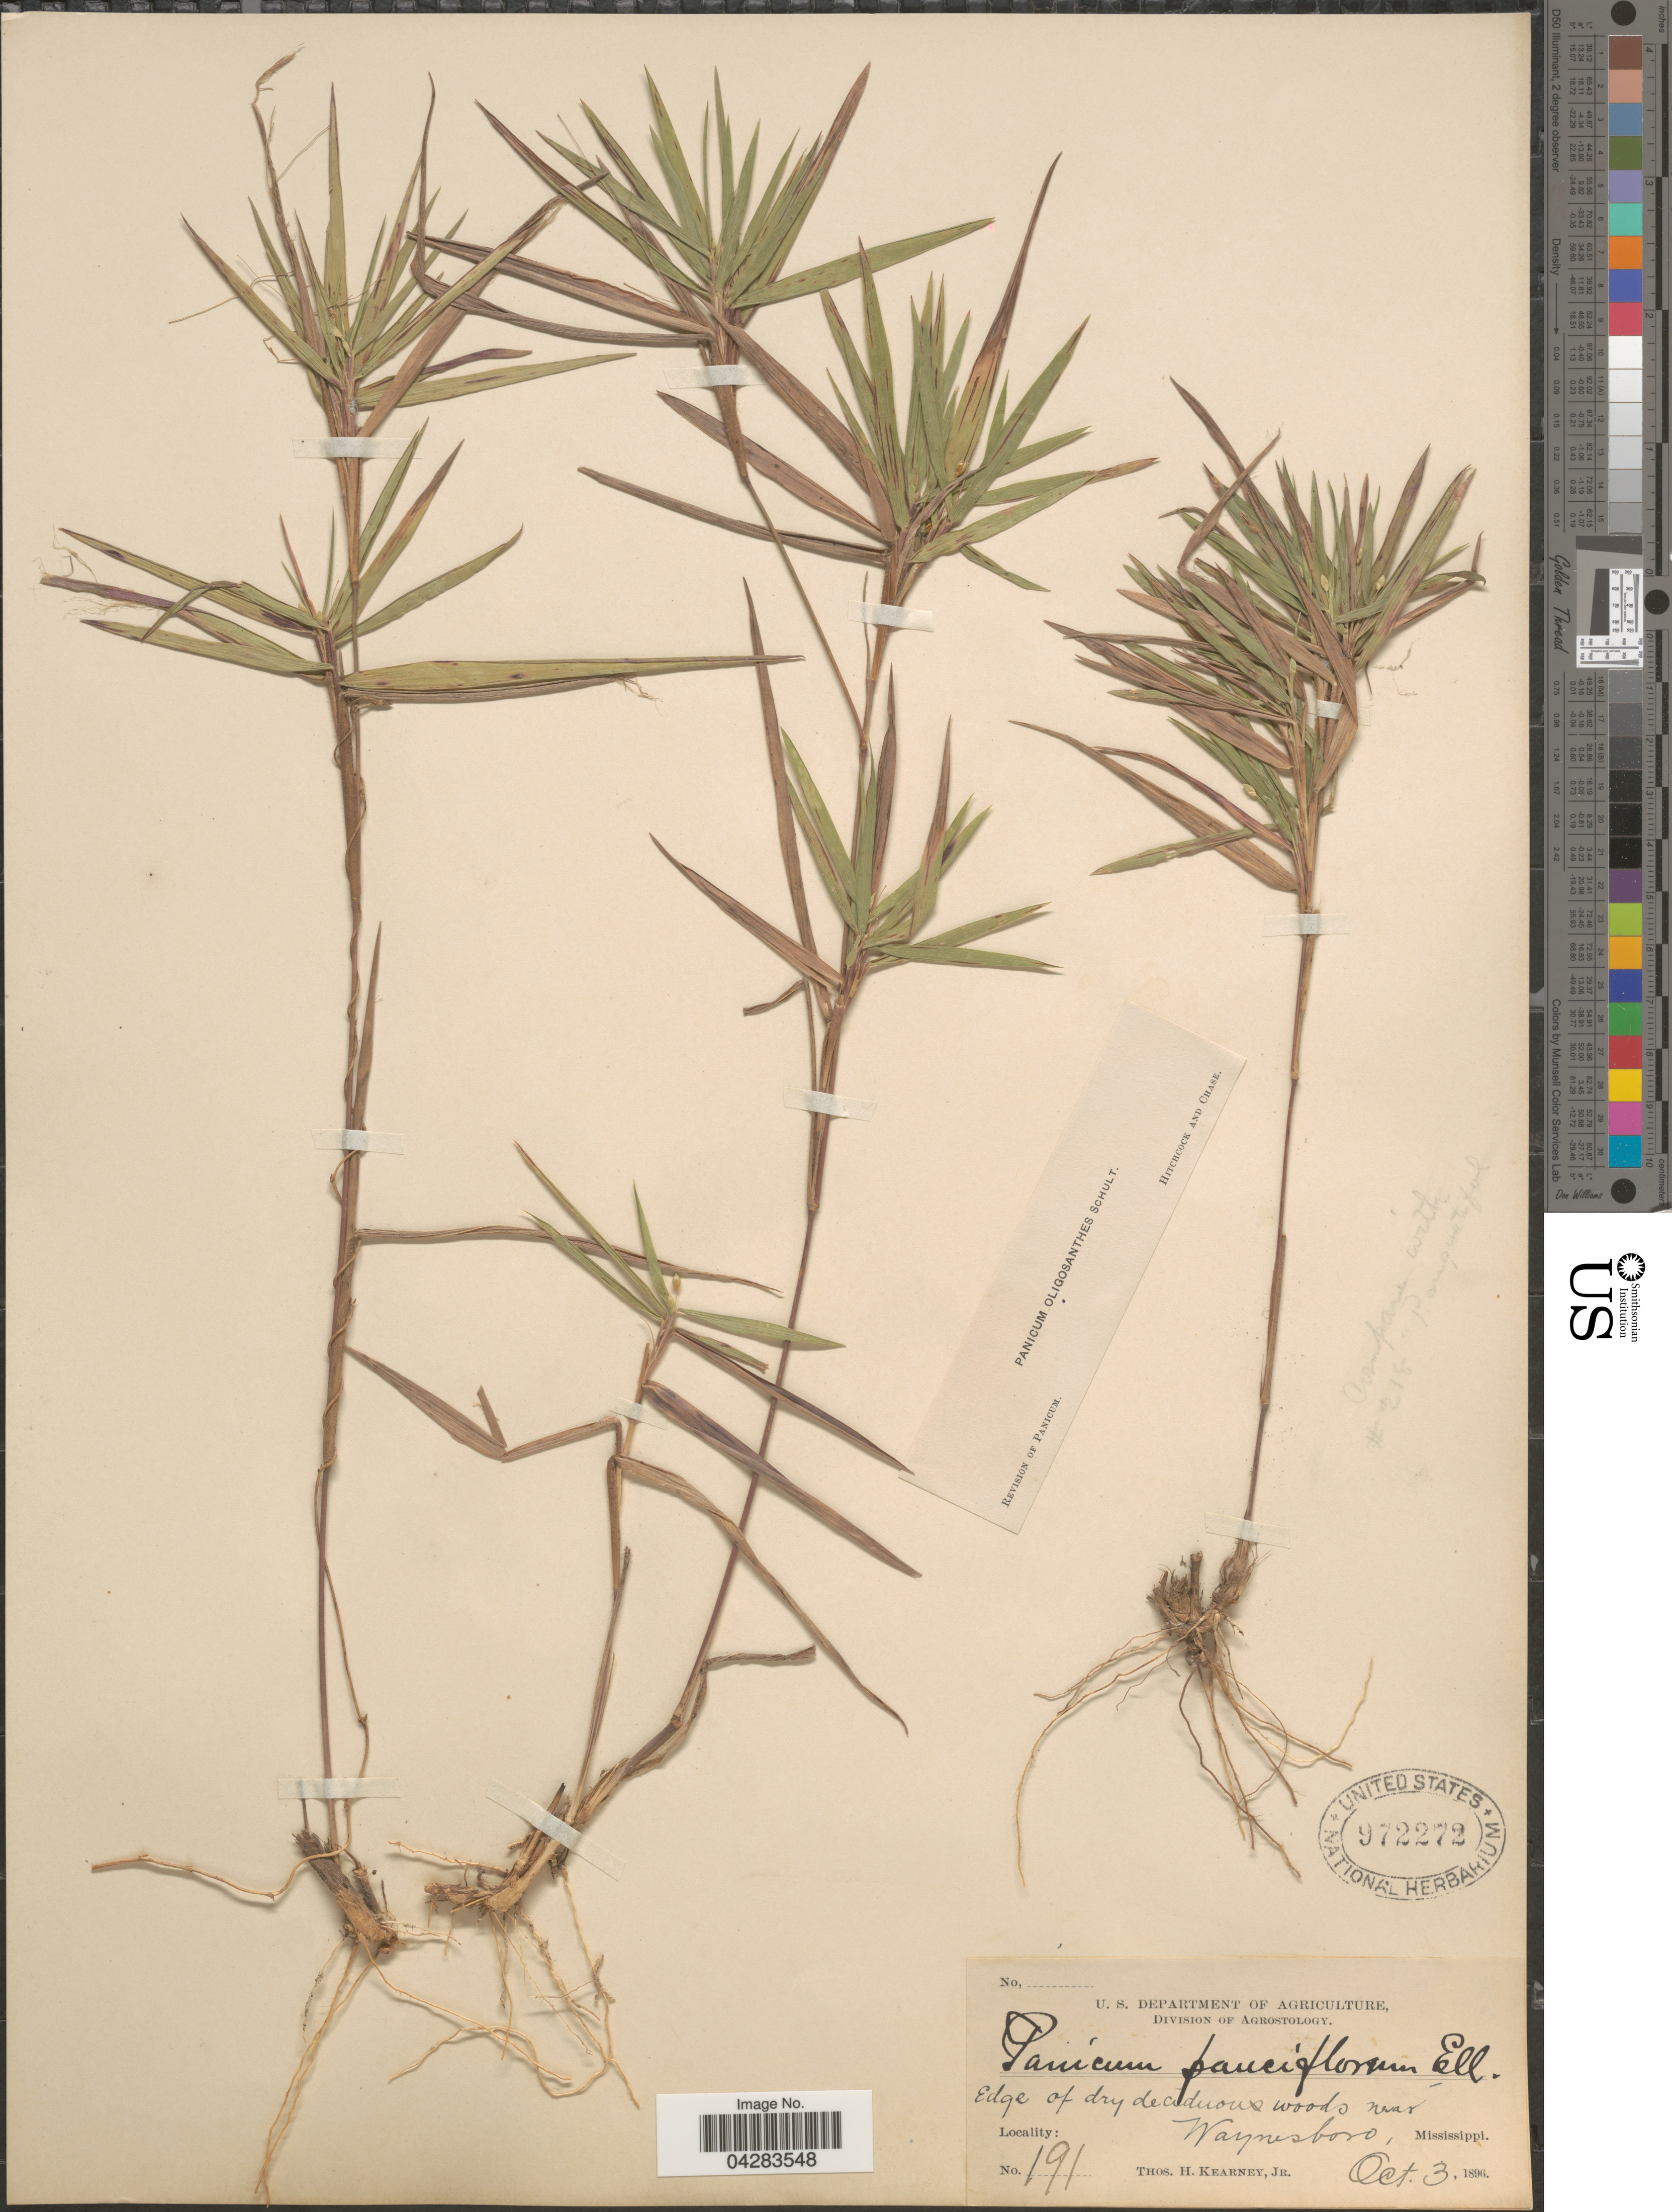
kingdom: Plantae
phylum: Tracheophyta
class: Liliopsida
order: Poales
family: Poaceae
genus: Dichanthelium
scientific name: Dichanthelium oligosanthes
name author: (Schult.) Gould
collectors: T. H. Kearney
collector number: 191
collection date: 1896-10-03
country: United States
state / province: Mississippi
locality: Near Waynesboro.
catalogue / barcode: US 972272